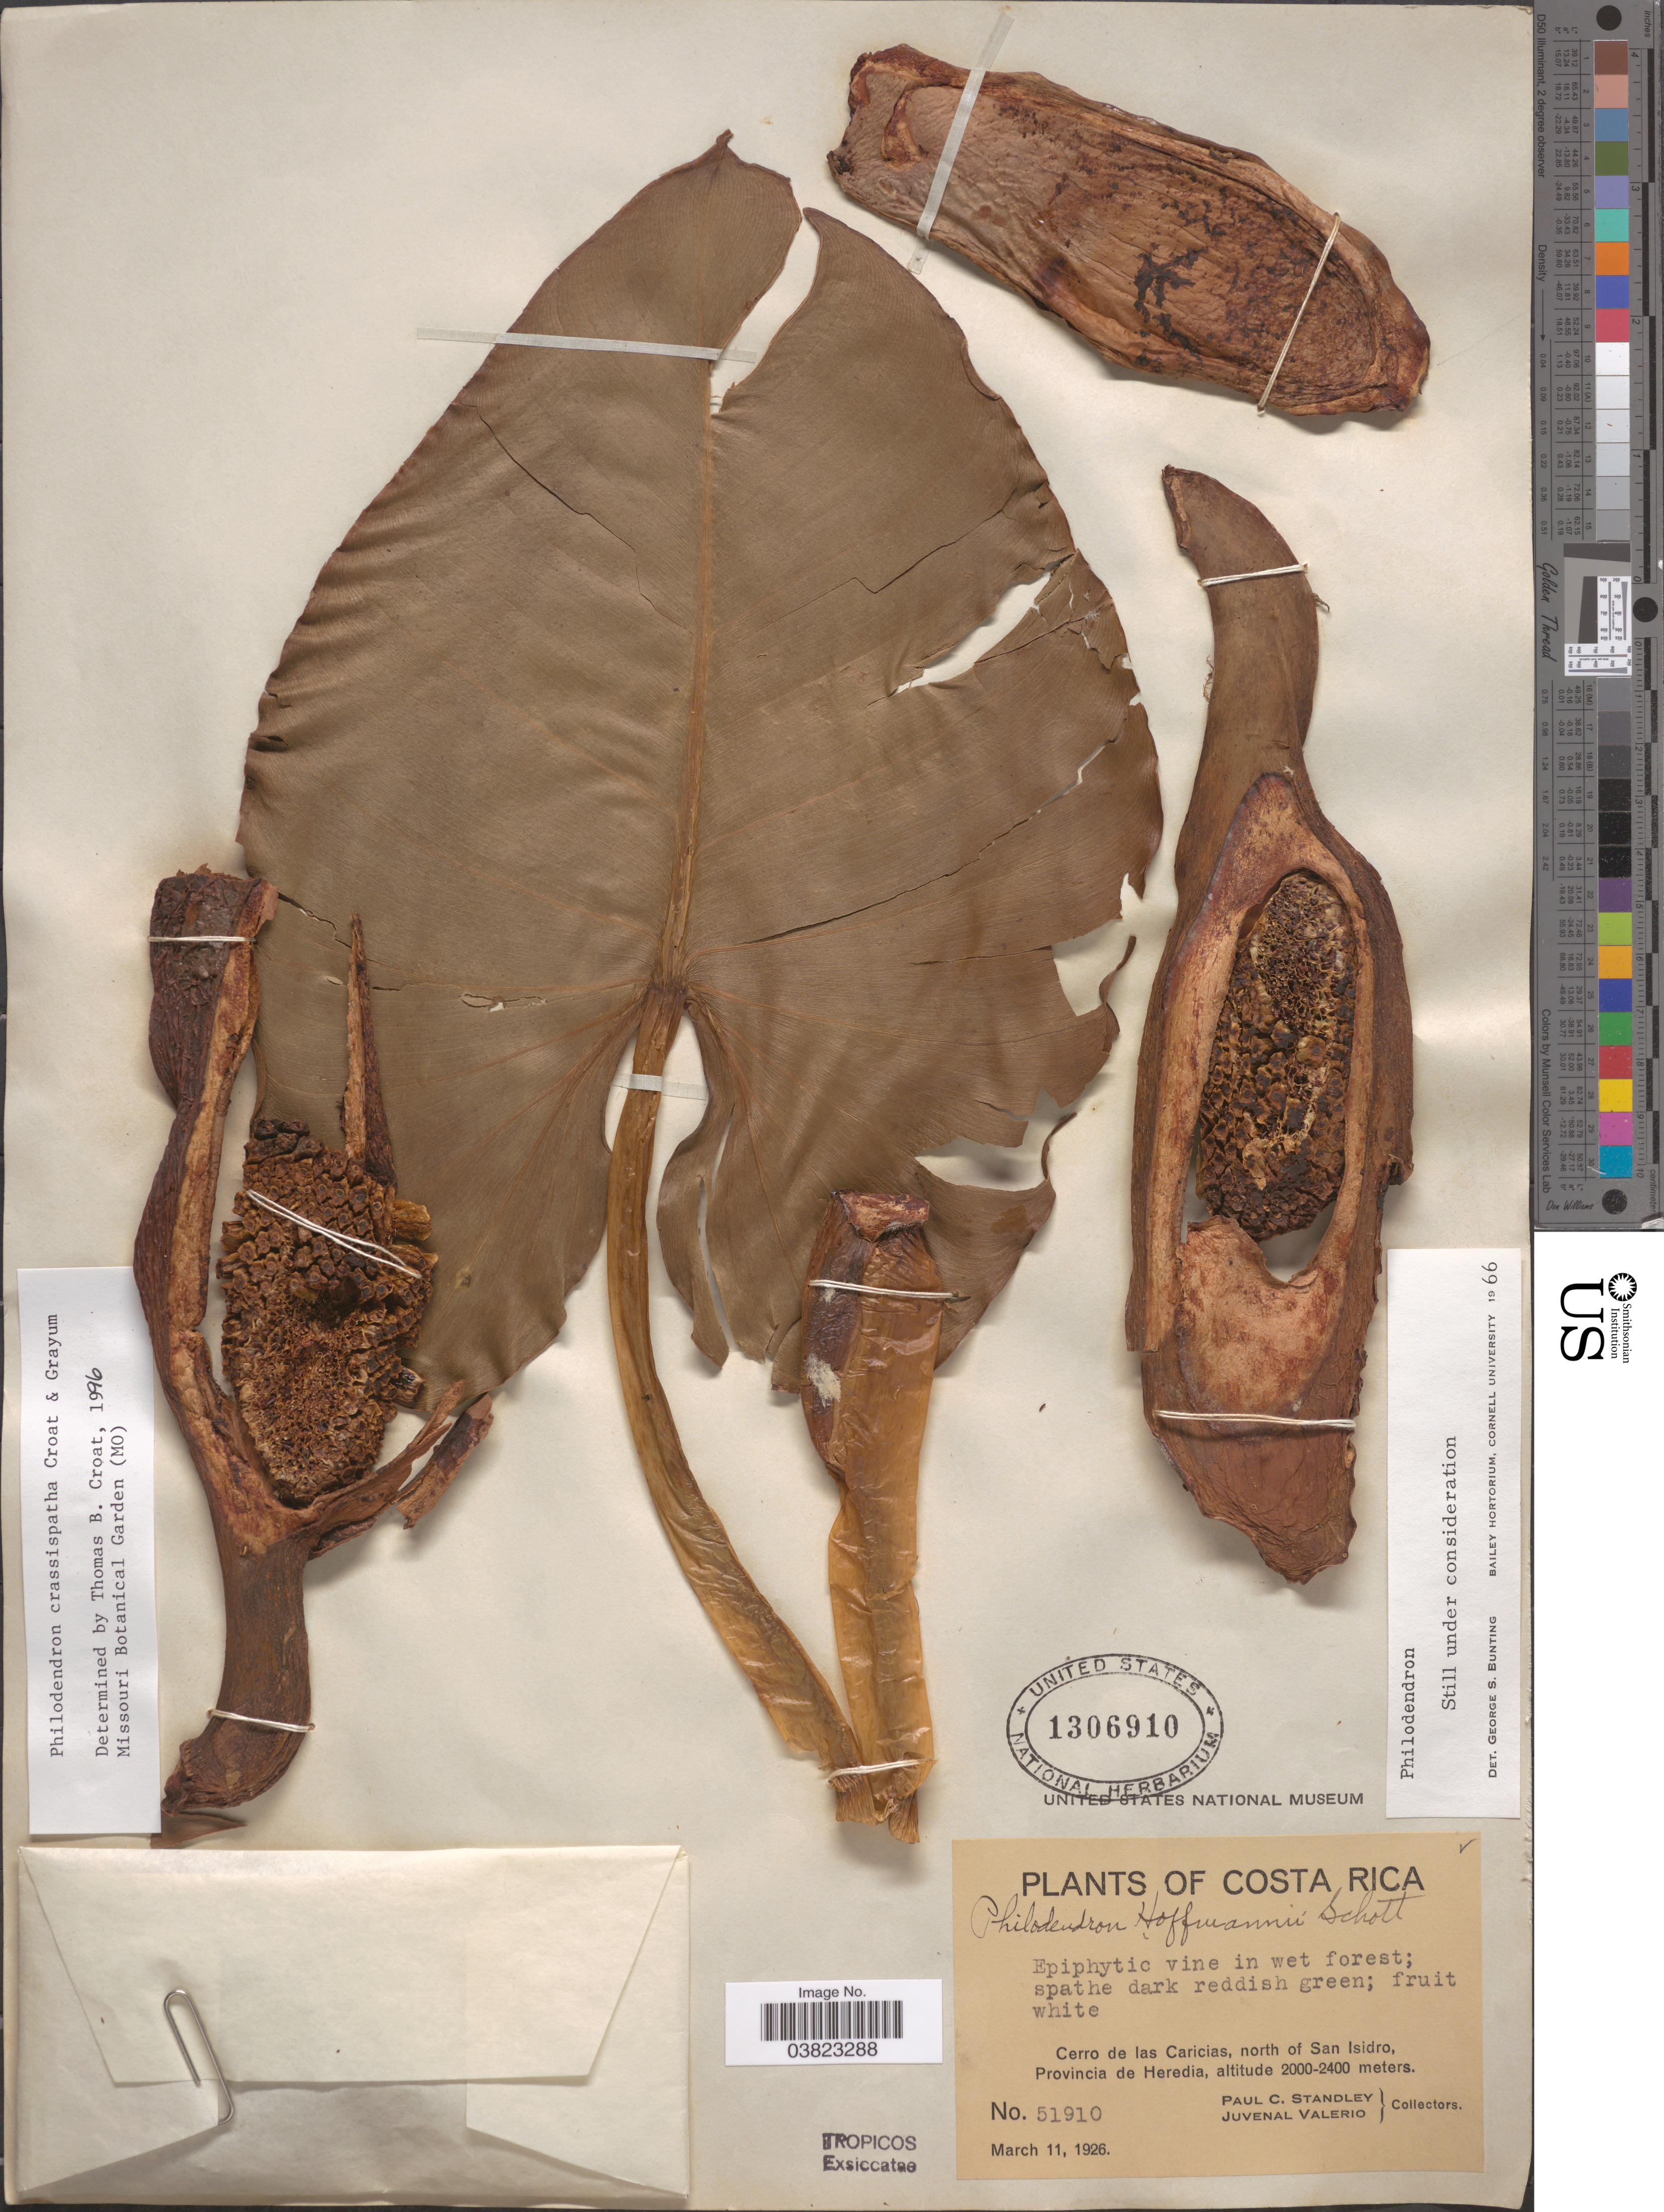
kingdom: Plantae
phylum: Tracheophyta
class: Liliopsida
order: Alismatales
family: Araceae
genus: Philodendron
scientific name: Philodendron crassispathum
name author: Croat & Grayum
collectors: P. C. Standley & J. Valerio R.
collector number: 51910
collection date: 1926-03-11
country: Costa Rica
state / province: Heredia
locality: Cerro de las Caricias, north of San Isidro.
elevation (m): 2000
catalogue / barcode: US 1306910